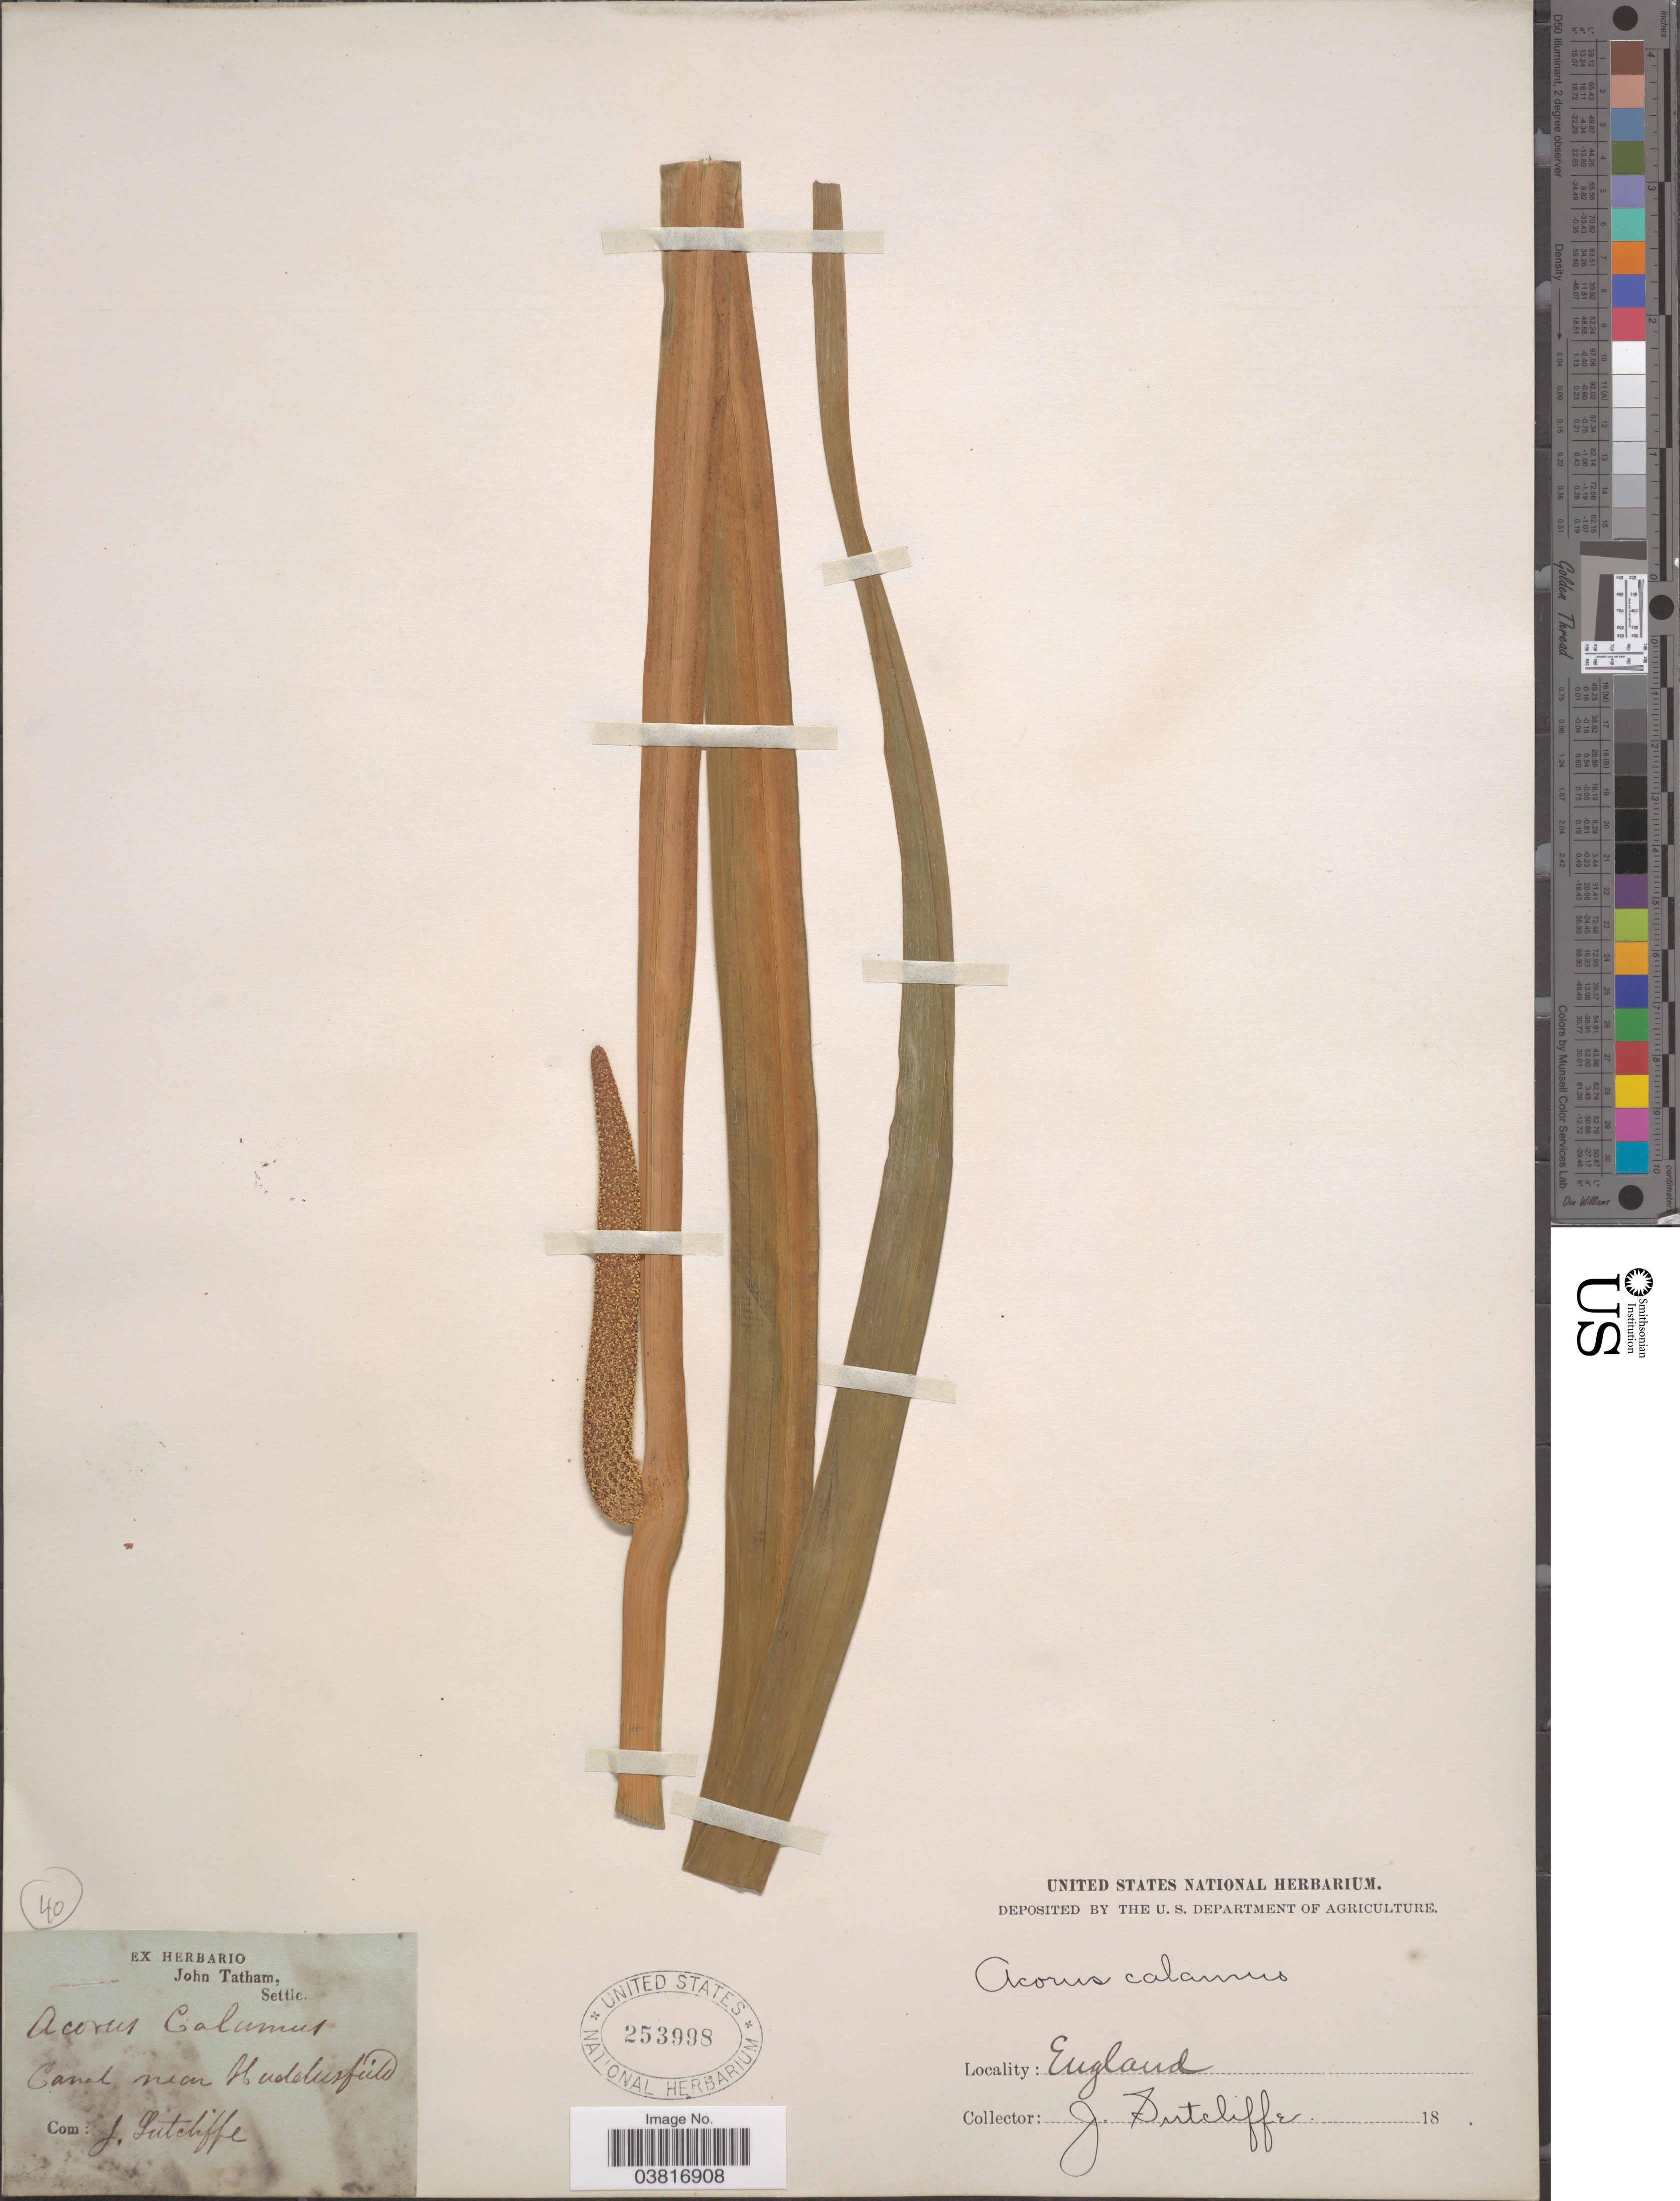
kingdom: Plantae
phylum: Tracheophyta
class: Liliopsida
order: Acorales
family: Acoraceae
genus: Acorus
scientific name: Acorus calamus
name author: L.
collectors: J. Sutcliffe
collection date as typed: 18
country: United Kingdom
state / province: England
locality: Canal near Huddersfield.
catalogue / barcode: US 253998